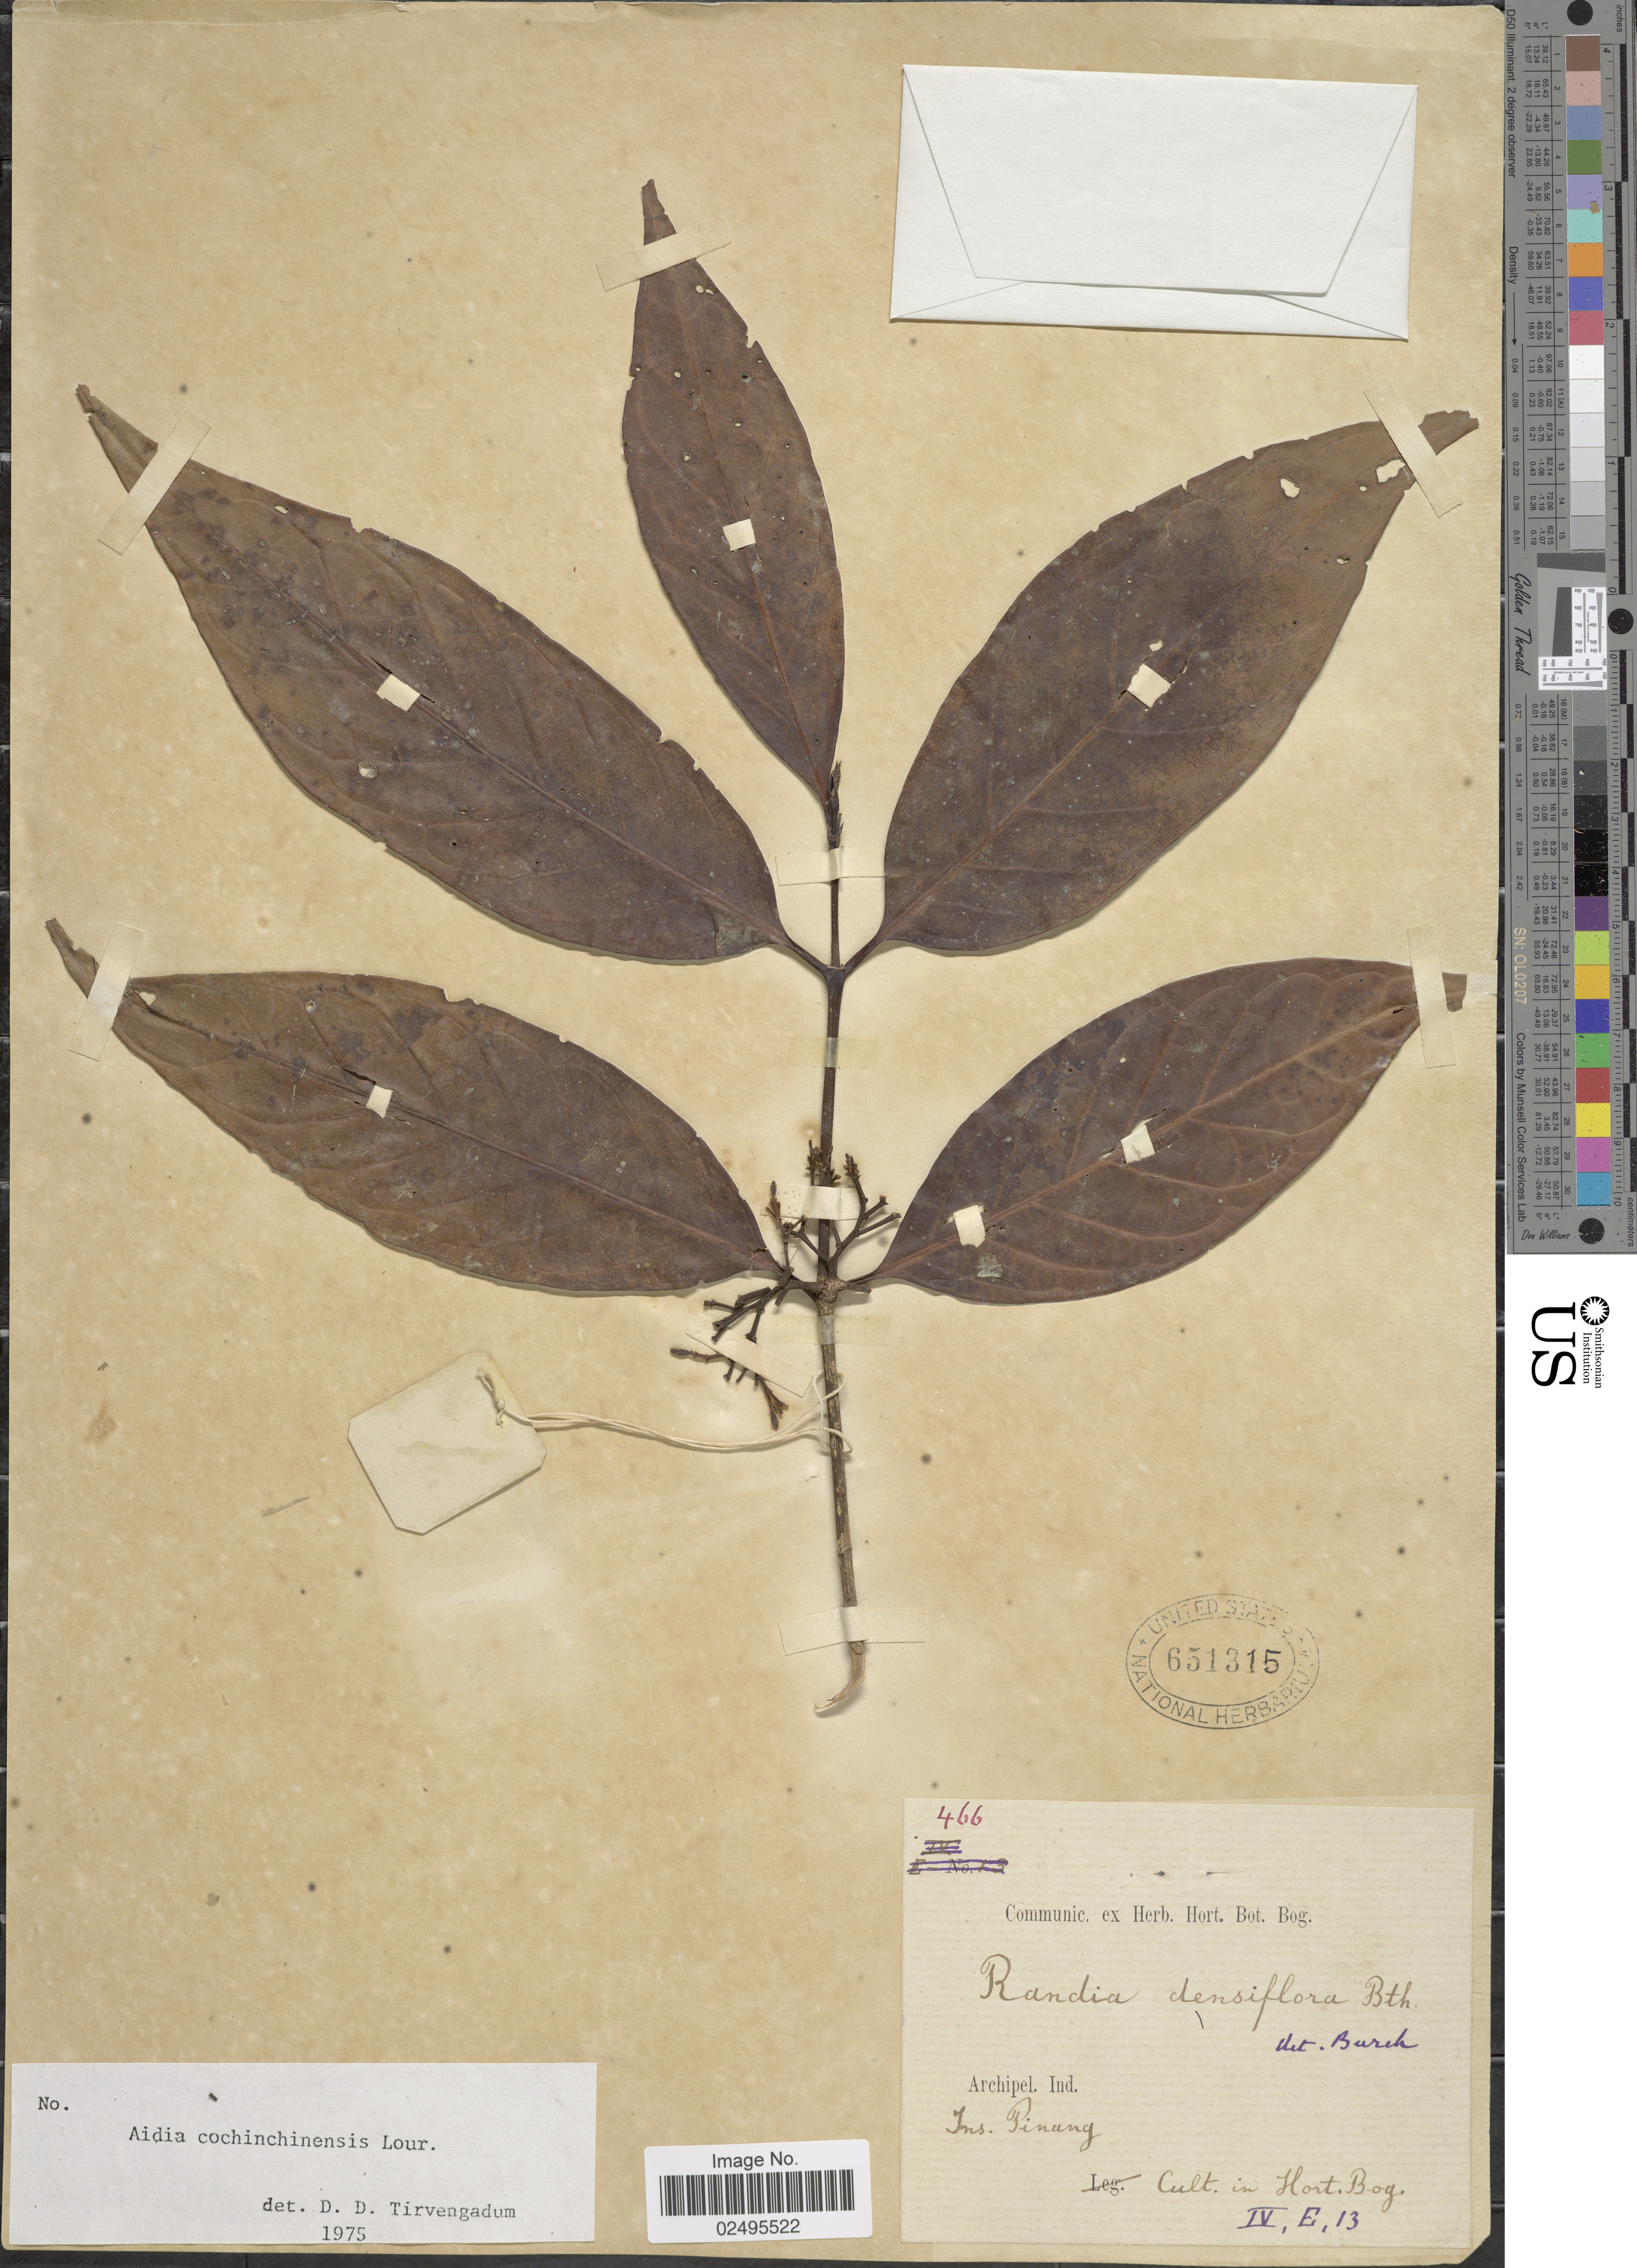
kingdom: Plantae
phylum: Tracheophyta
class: Magnoliopsida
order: Gentianales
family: Rubiaceae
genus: Aidia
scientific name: Aidia graeffei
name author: (Reinecke) Tirveng.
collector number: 466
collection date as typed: Transcribed d/m/y: 6/4/13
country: Malaysia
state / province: Pinang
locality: Archipel. Ind. Ins. Pinang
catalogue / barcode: US 651315